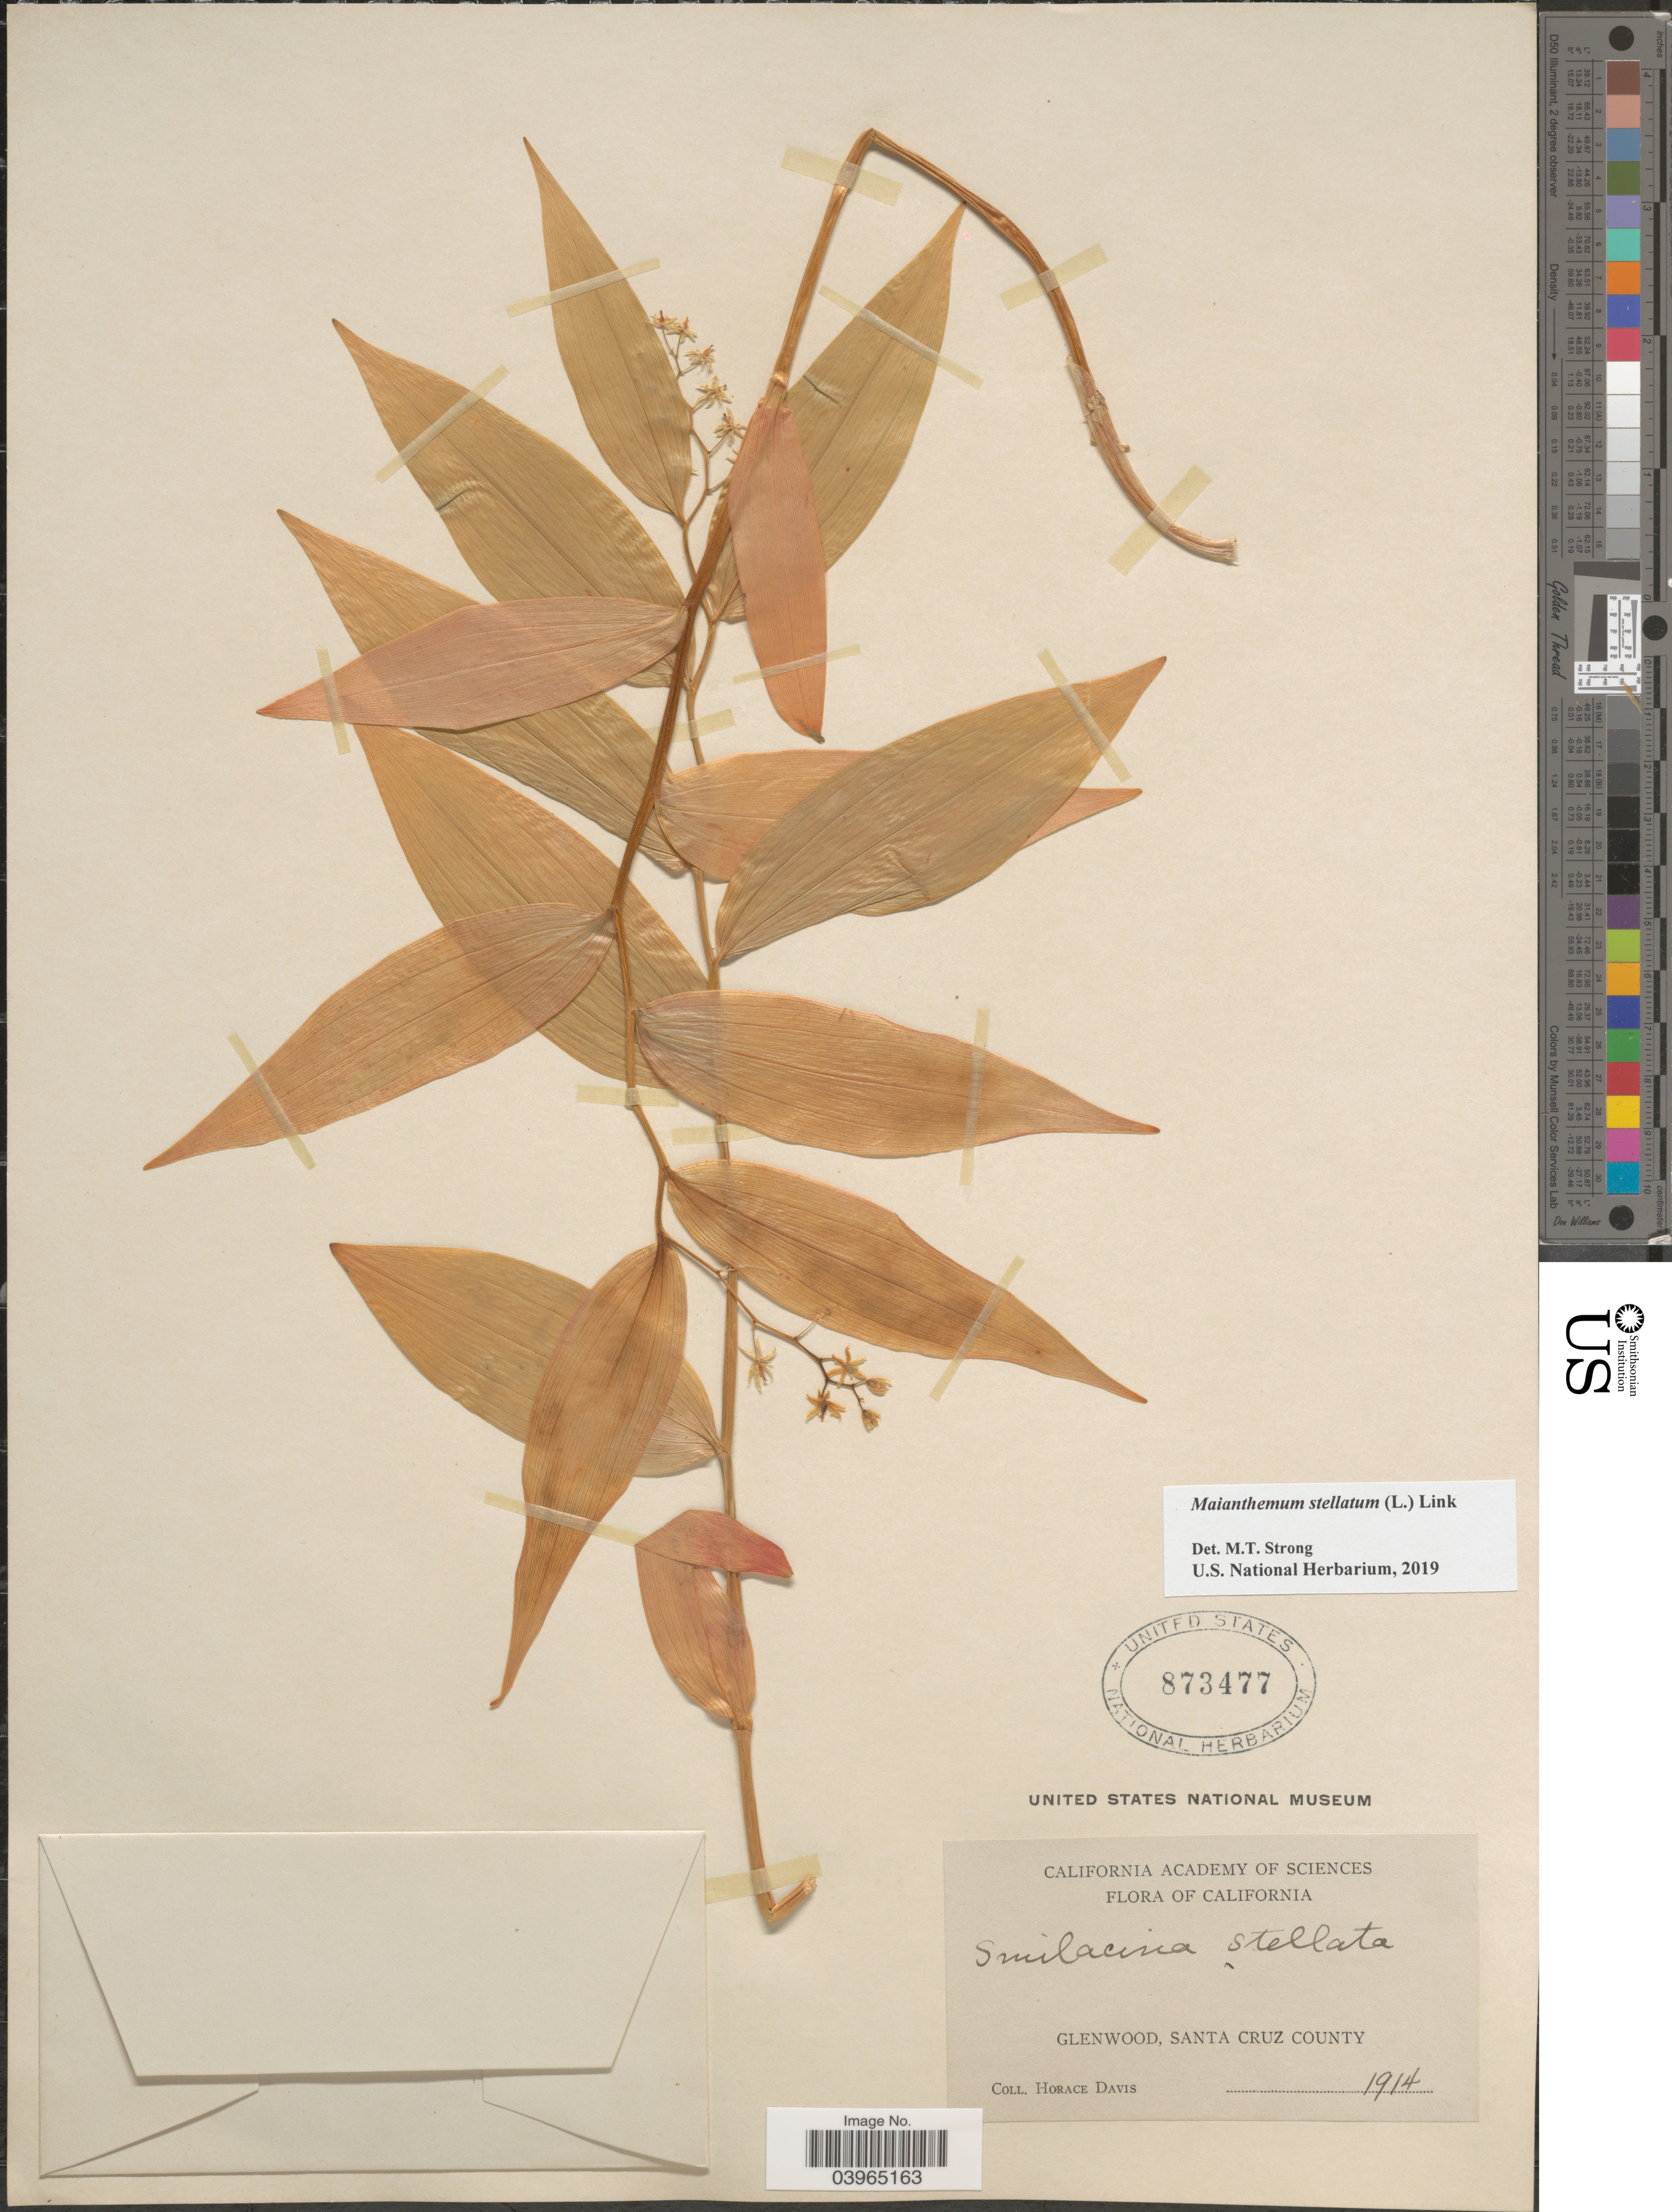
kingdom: Plantae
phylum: Tracheophyta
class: Liliopsida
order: Asparagales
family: Asparagaceae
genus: Maianthemum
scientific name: Maianthemum stellatum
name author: (L.) Link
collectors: H. Davis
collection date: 1914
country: United States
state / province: California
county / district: Santa Cruz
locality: Glenwood, Santa Cruz County.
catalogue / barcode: US 873477